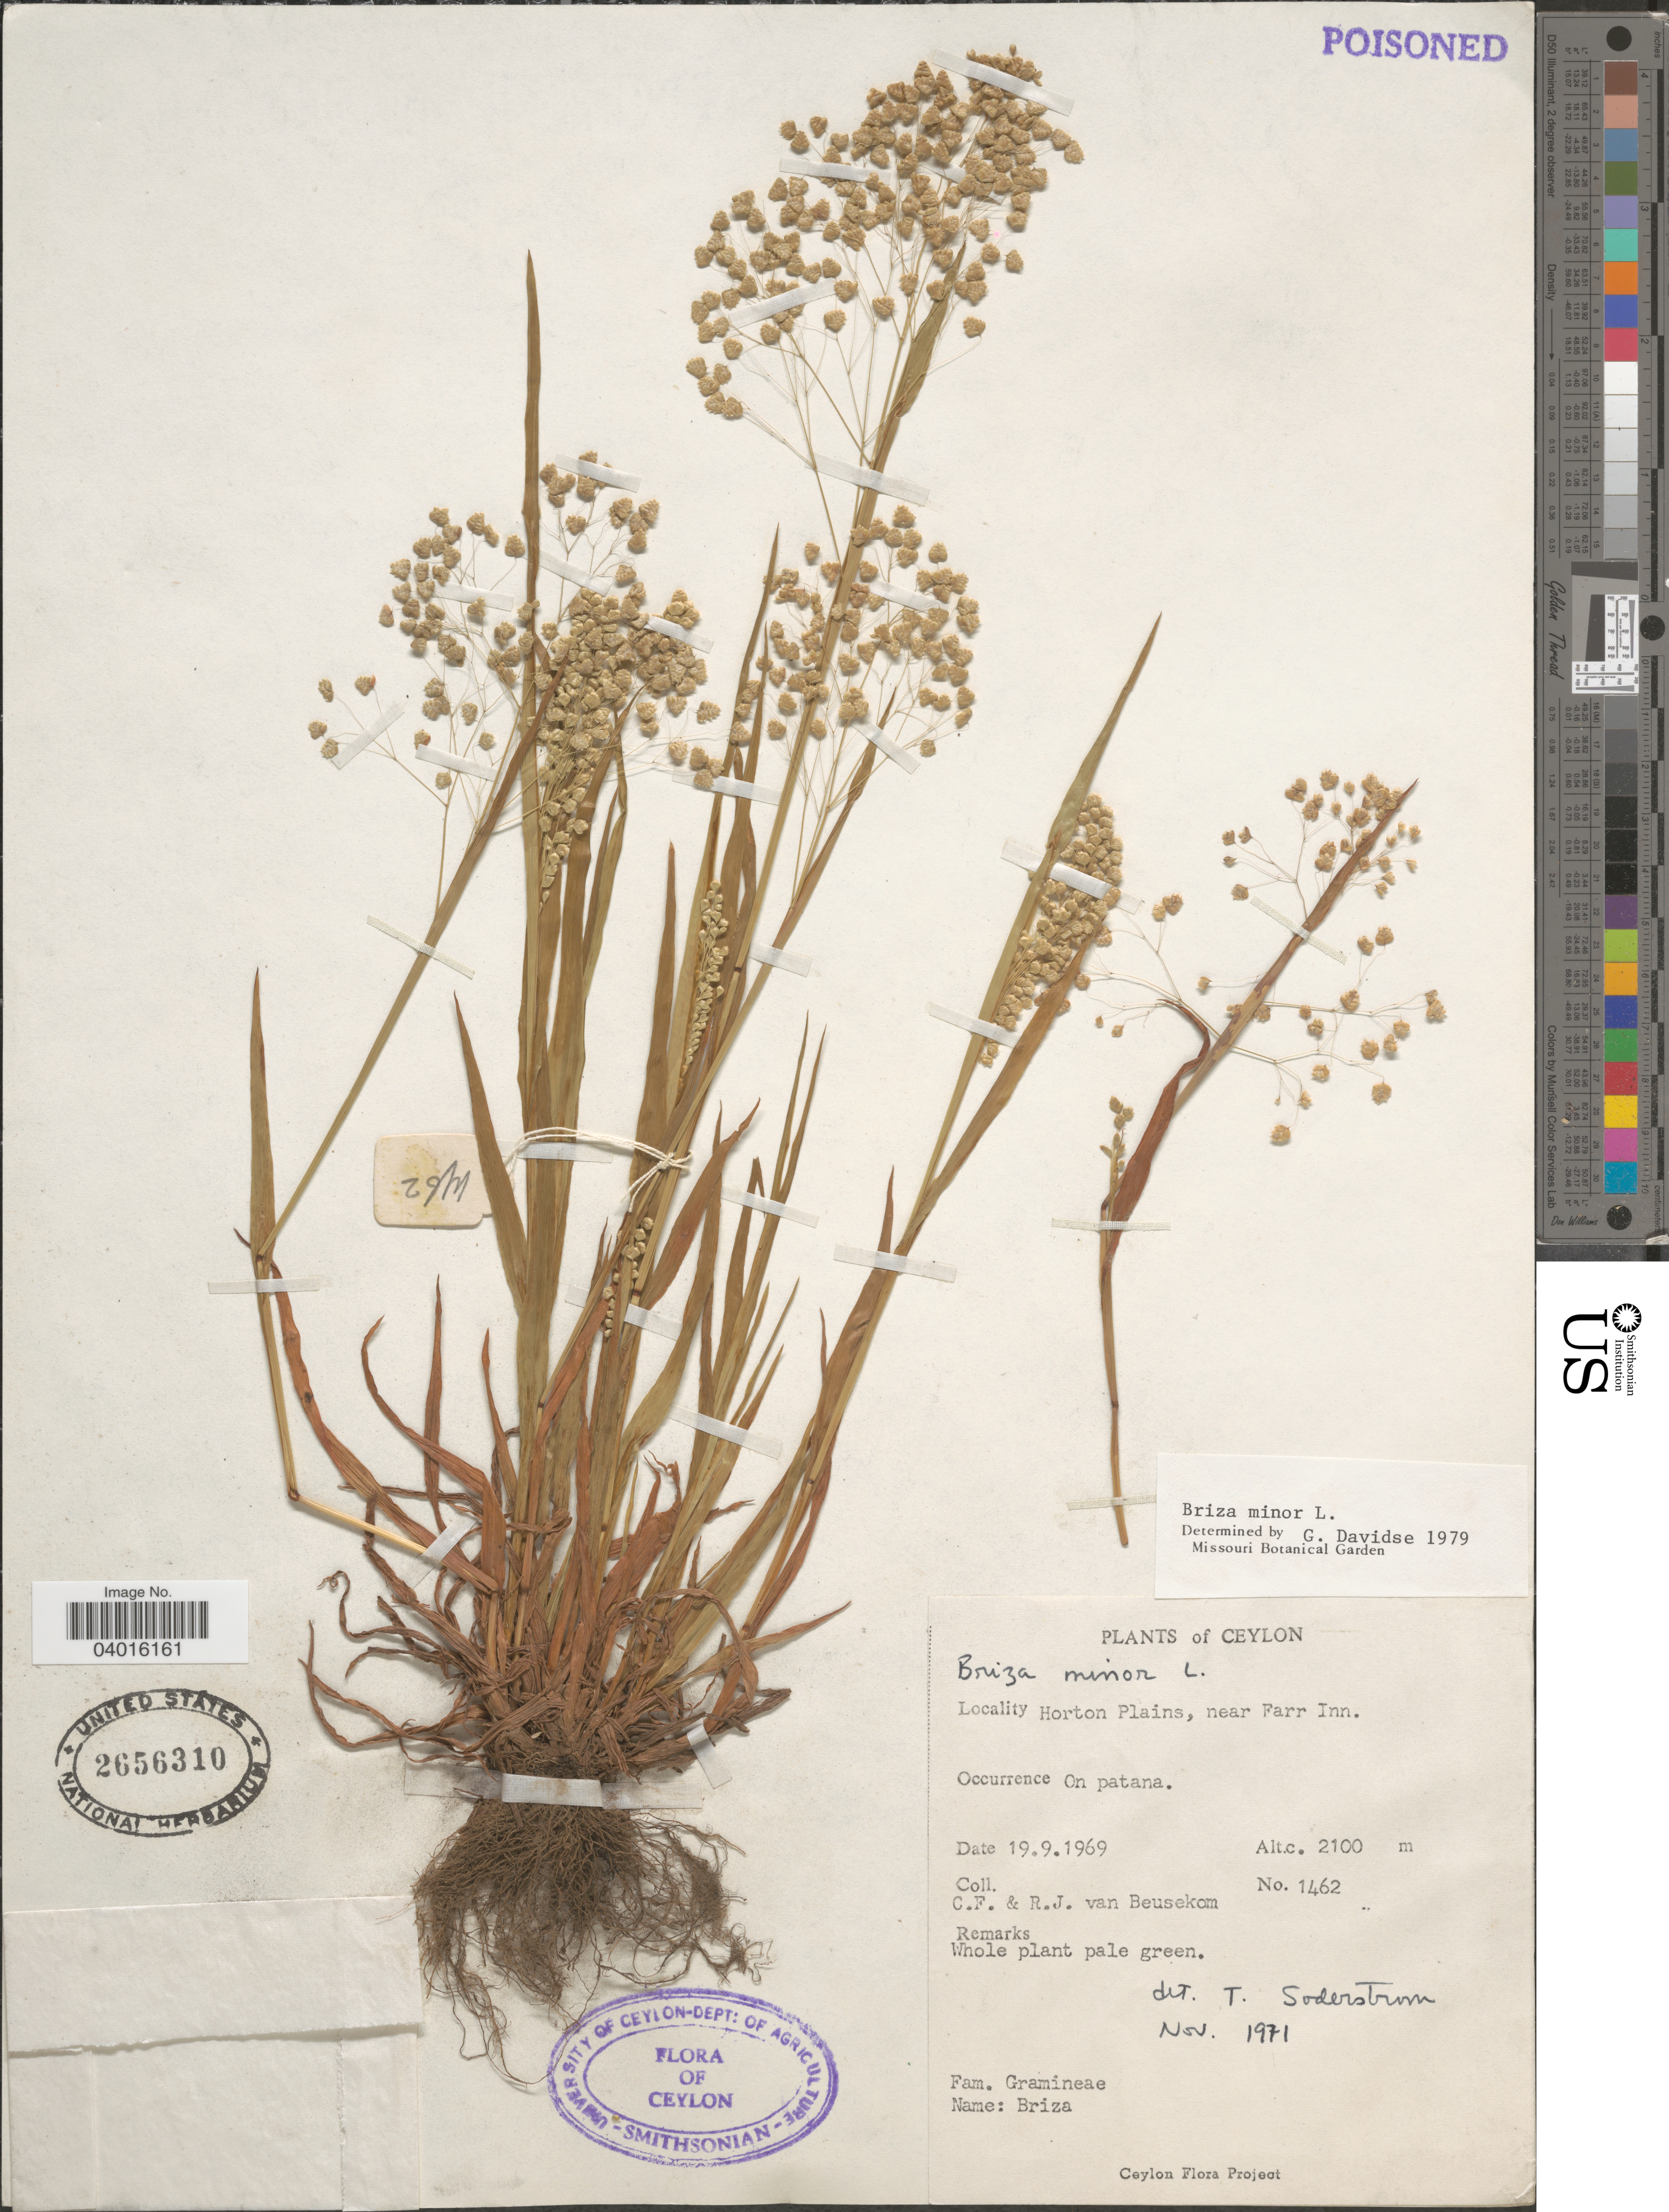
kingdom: Plantae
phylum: Tracheophyta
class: Liliopsida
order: Poales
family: Poaceae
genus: Briza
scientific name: Briza minor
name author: L.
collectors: C. F. Beusekom & R. Beusekom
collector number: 1462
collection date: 1969-09-19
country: Sri Lanka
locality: Ceylon. Horton Plains, near Farr Inn. On patana.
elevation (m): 2100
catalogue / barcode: US 2656310